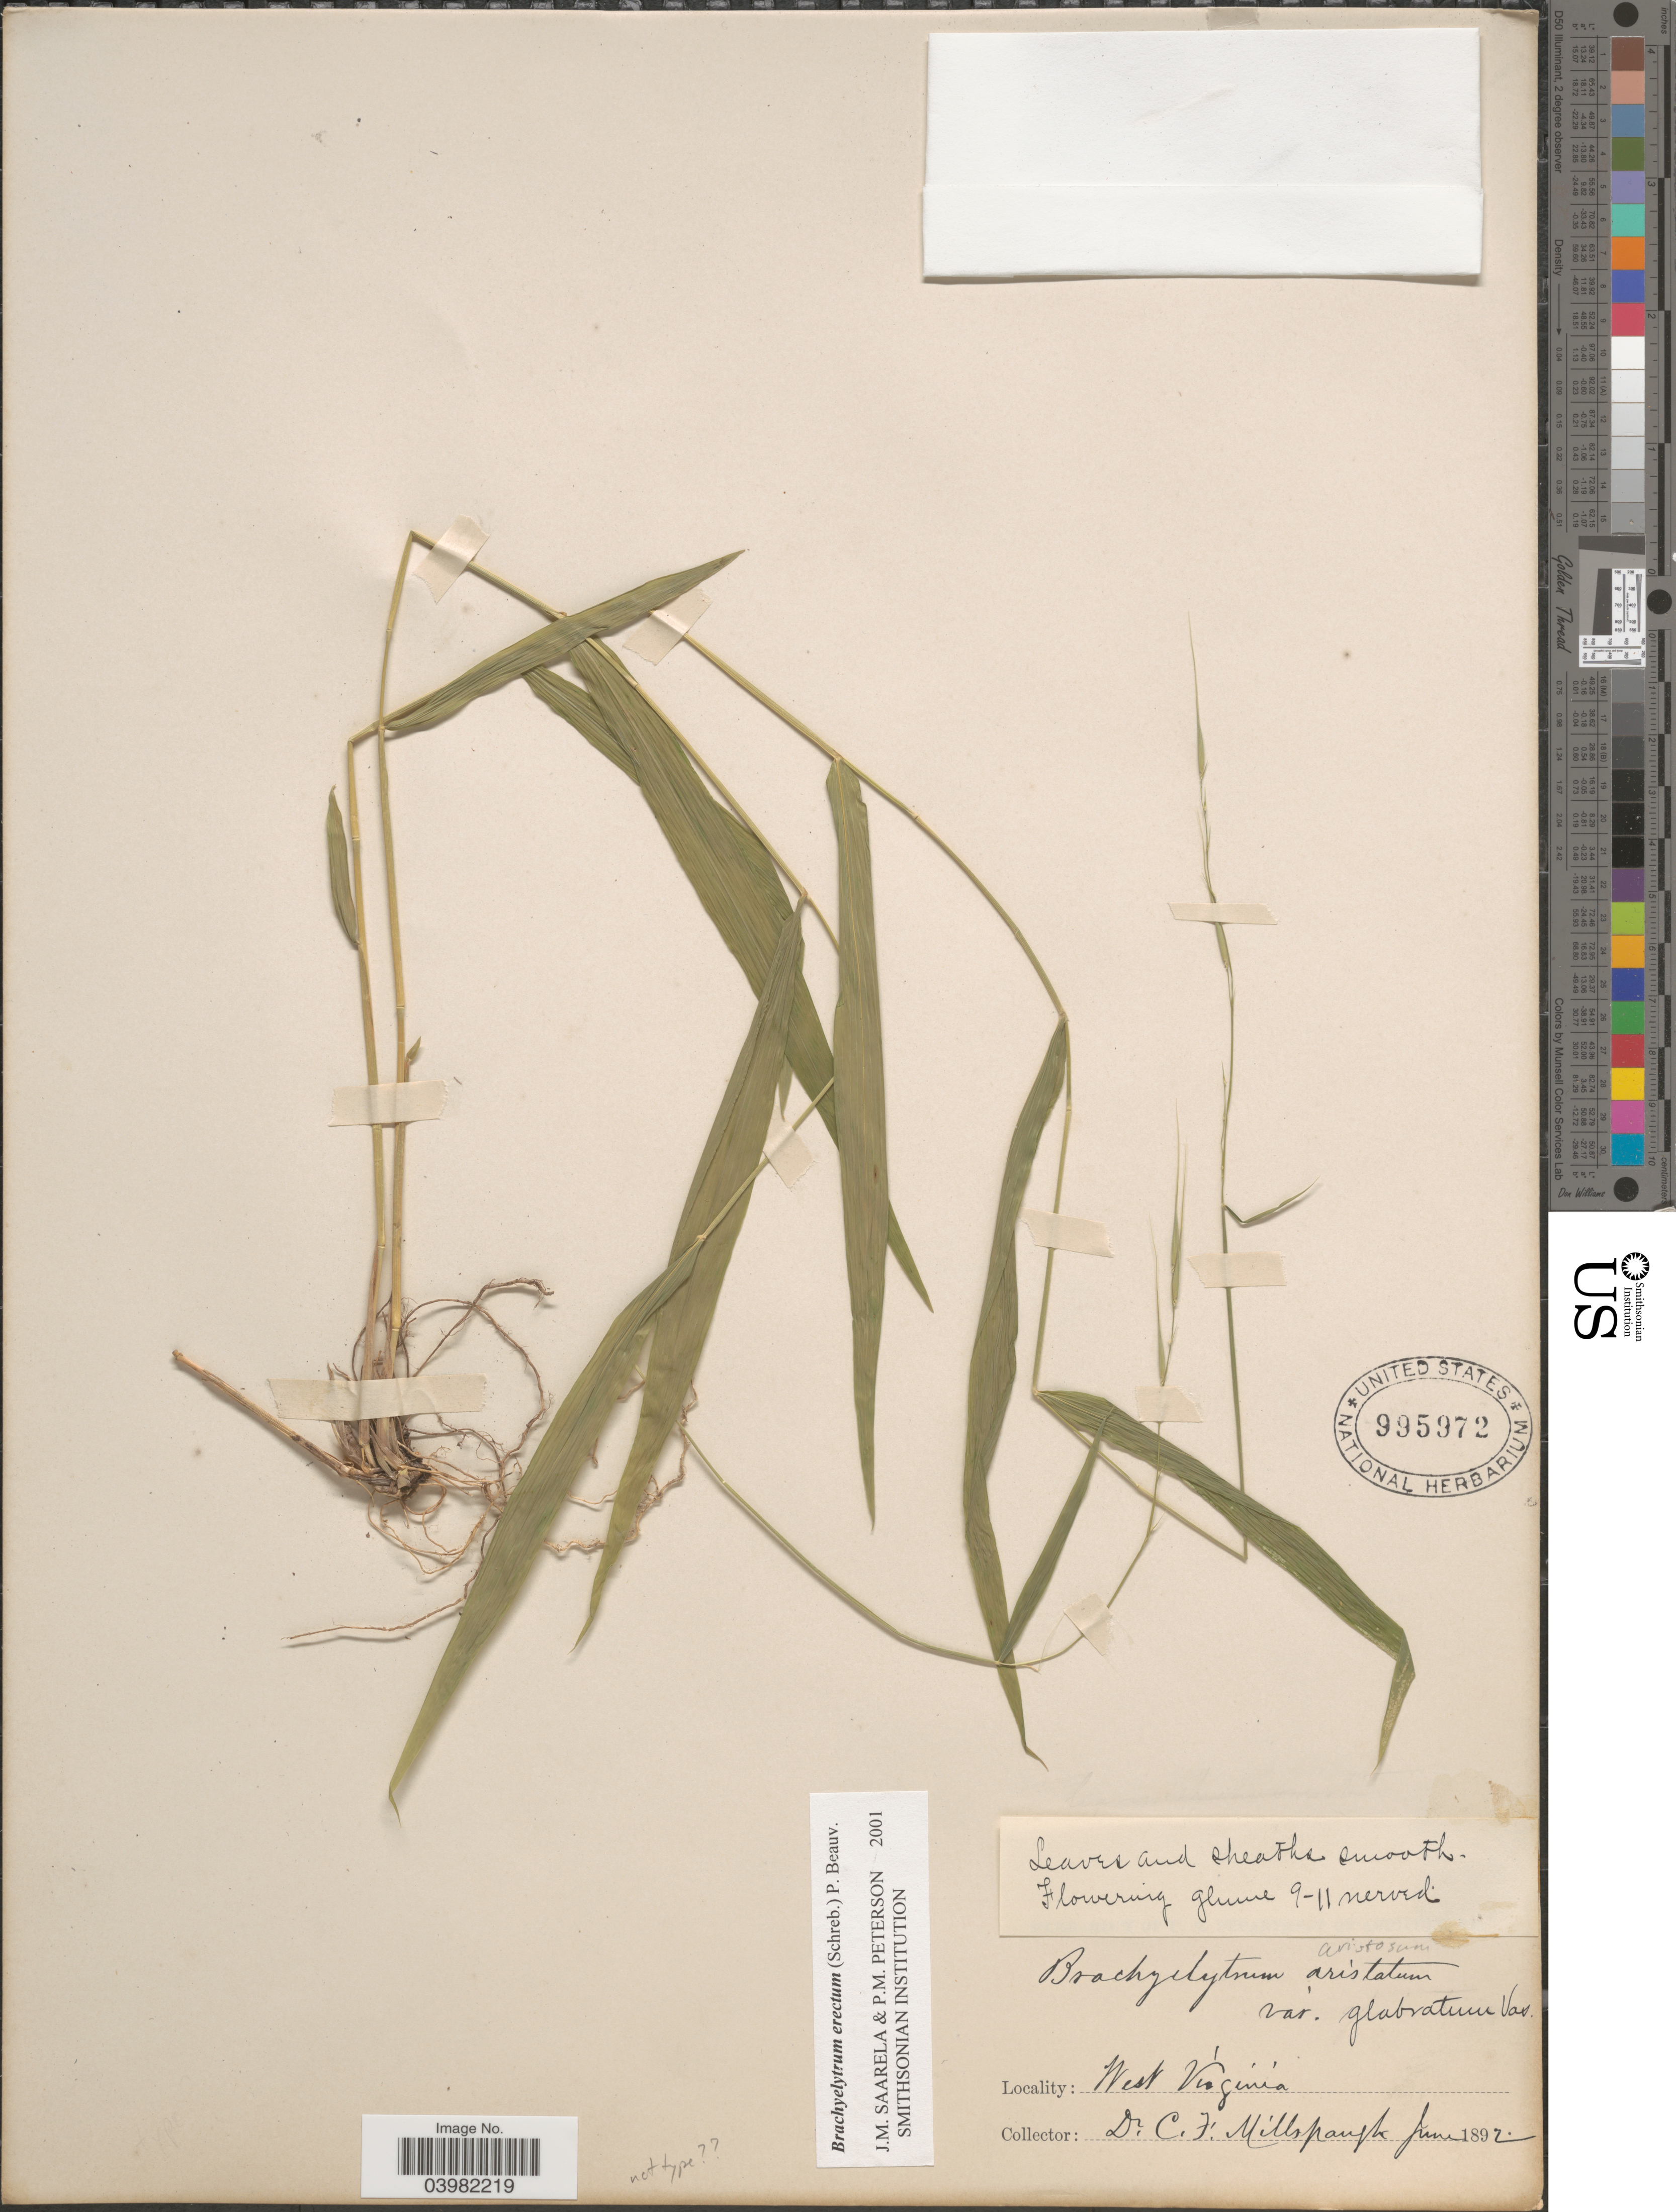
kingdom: Plantae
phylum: Tracheophyta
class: Liliopsida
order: Poales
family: Poaceae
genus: Brachyelytrum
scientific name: Brachyelytrum erectum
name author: (Schreb.) P. Beauv.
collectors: C. F. Millspaugh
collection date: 1892-06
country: United States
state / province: West Virginia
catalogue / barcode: US 995972